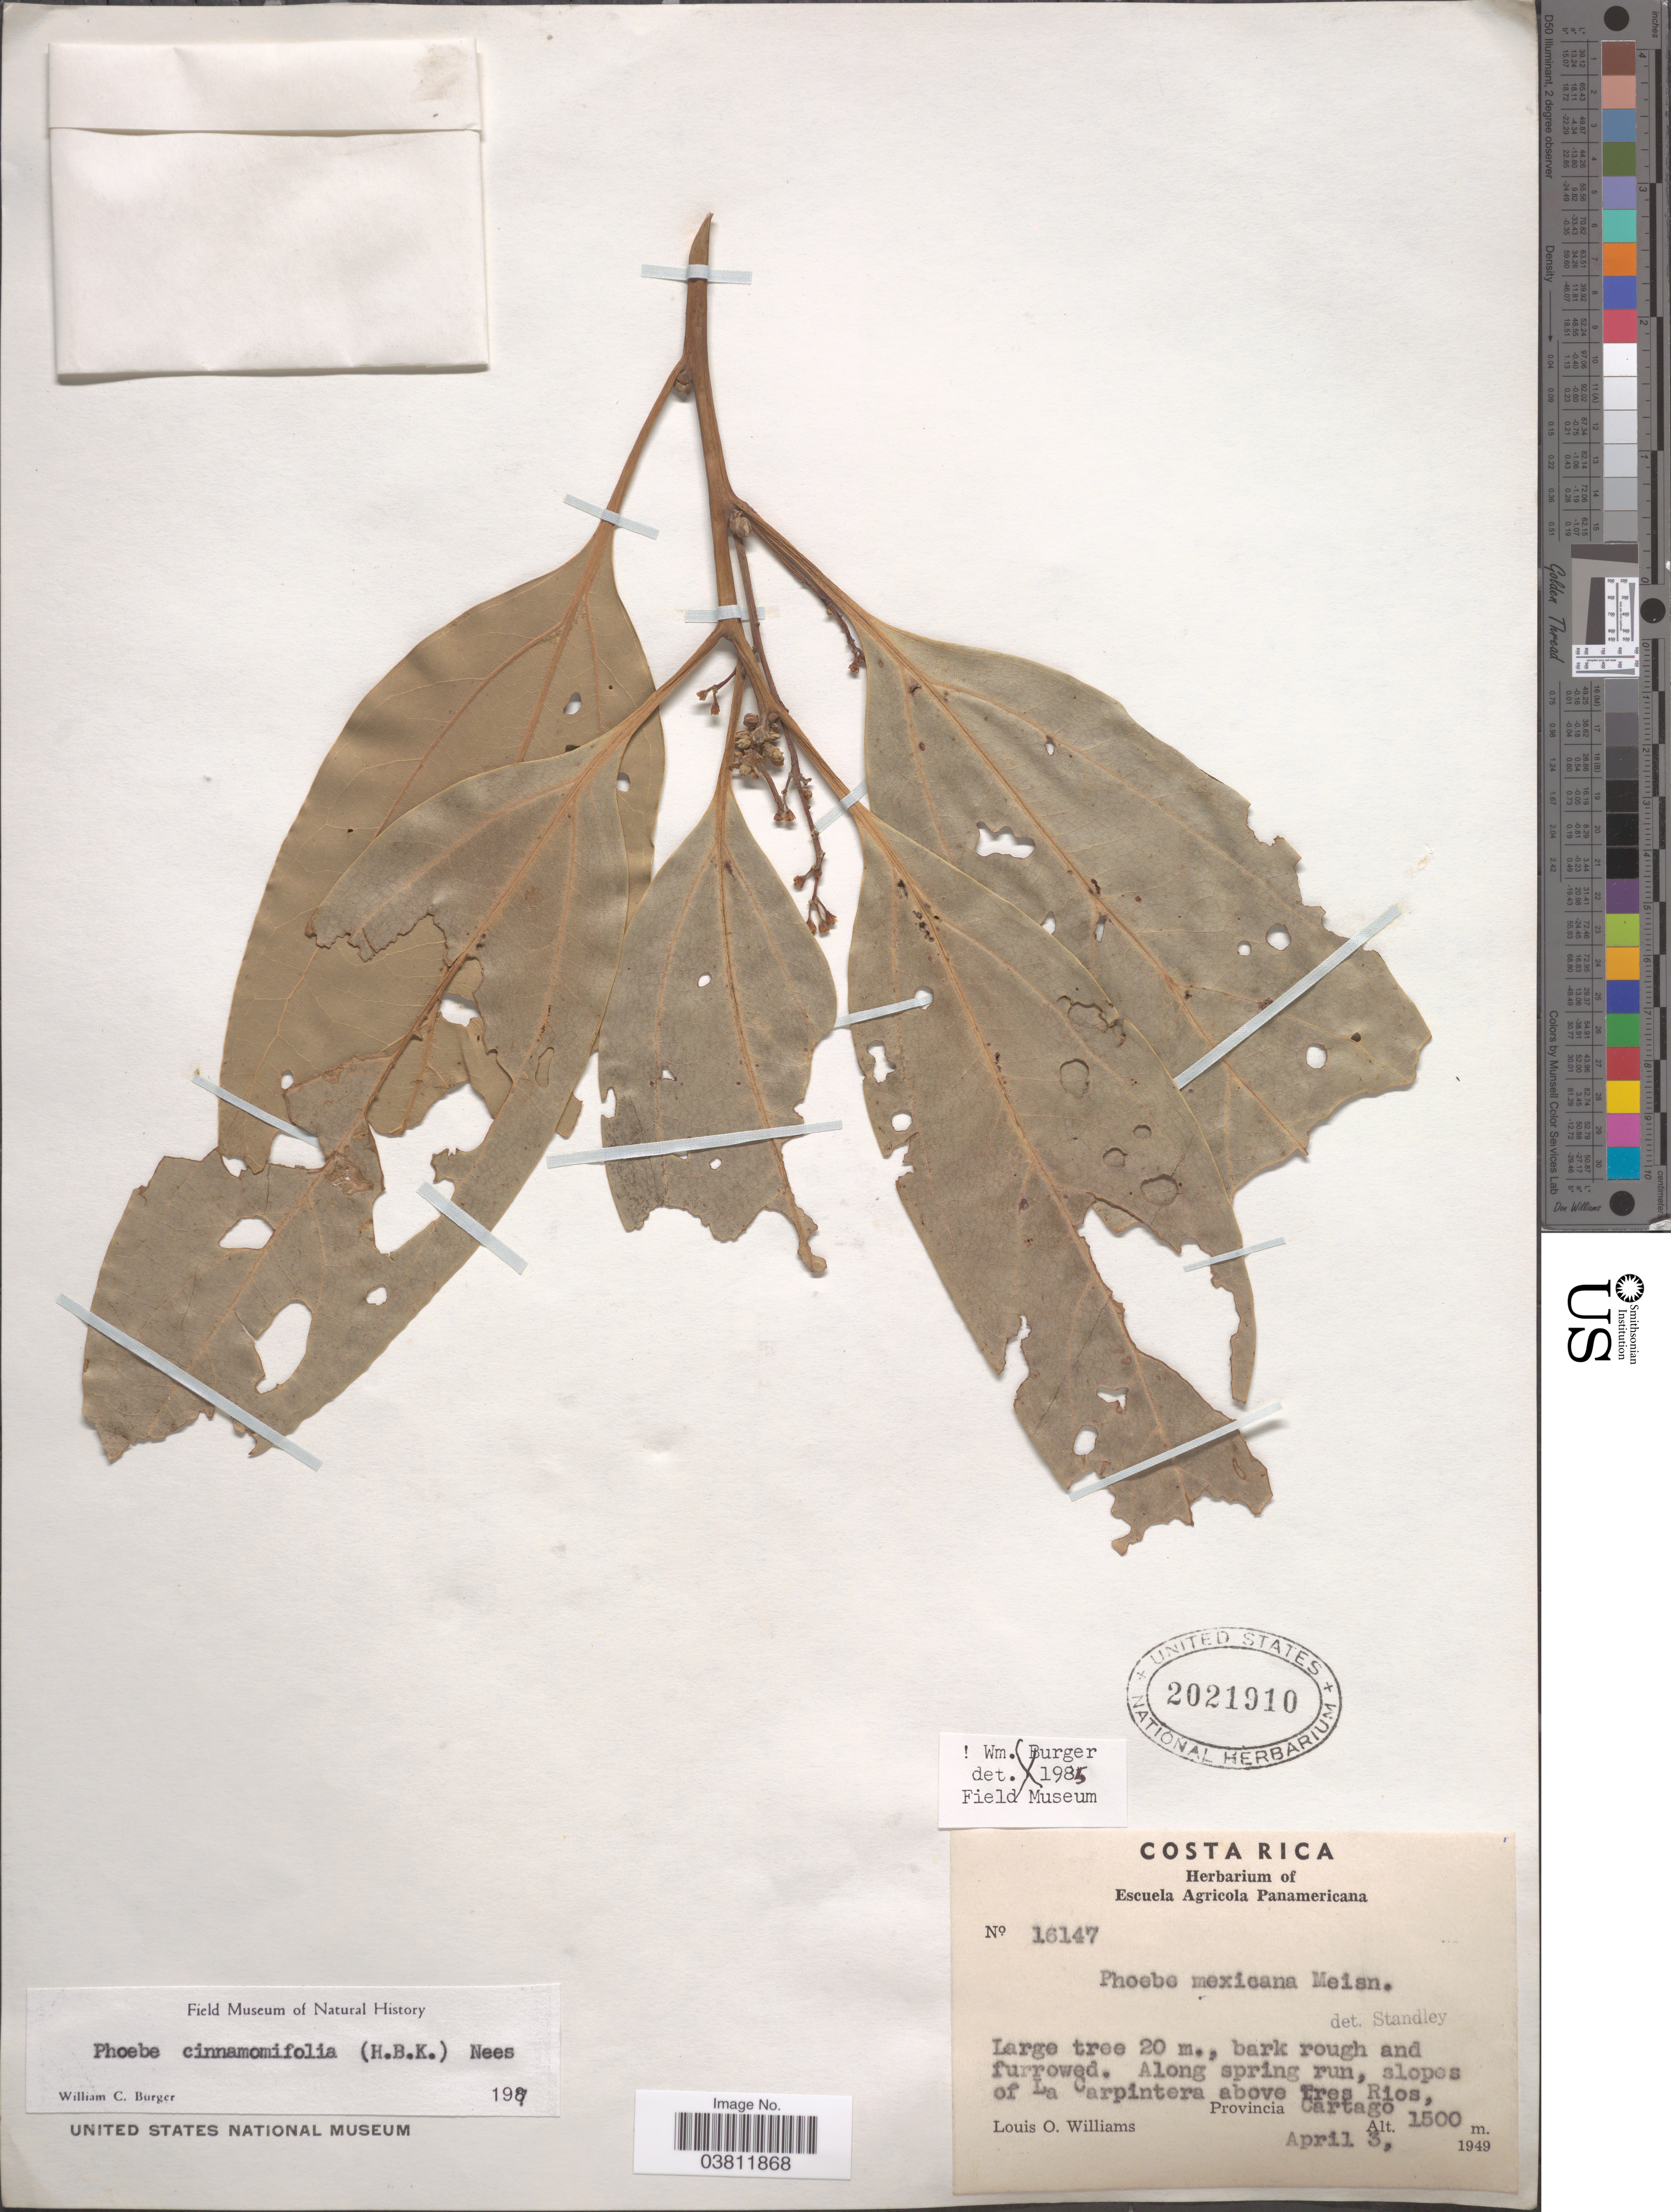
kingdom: Plantae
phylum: Tracheophyta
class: Magnoliopsida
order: Laurales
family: Lauraceae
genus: Phoebe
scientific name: Phoebe cinnamomifolia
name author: (Kunth) Nees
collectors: L. O. Williams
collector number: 16147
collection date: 1949-04-03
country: Costa Rica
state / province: Cartago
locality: Along spring run, slopes of La Carpintera above Tres Rios.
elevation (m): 1500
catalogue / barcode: US 2021910